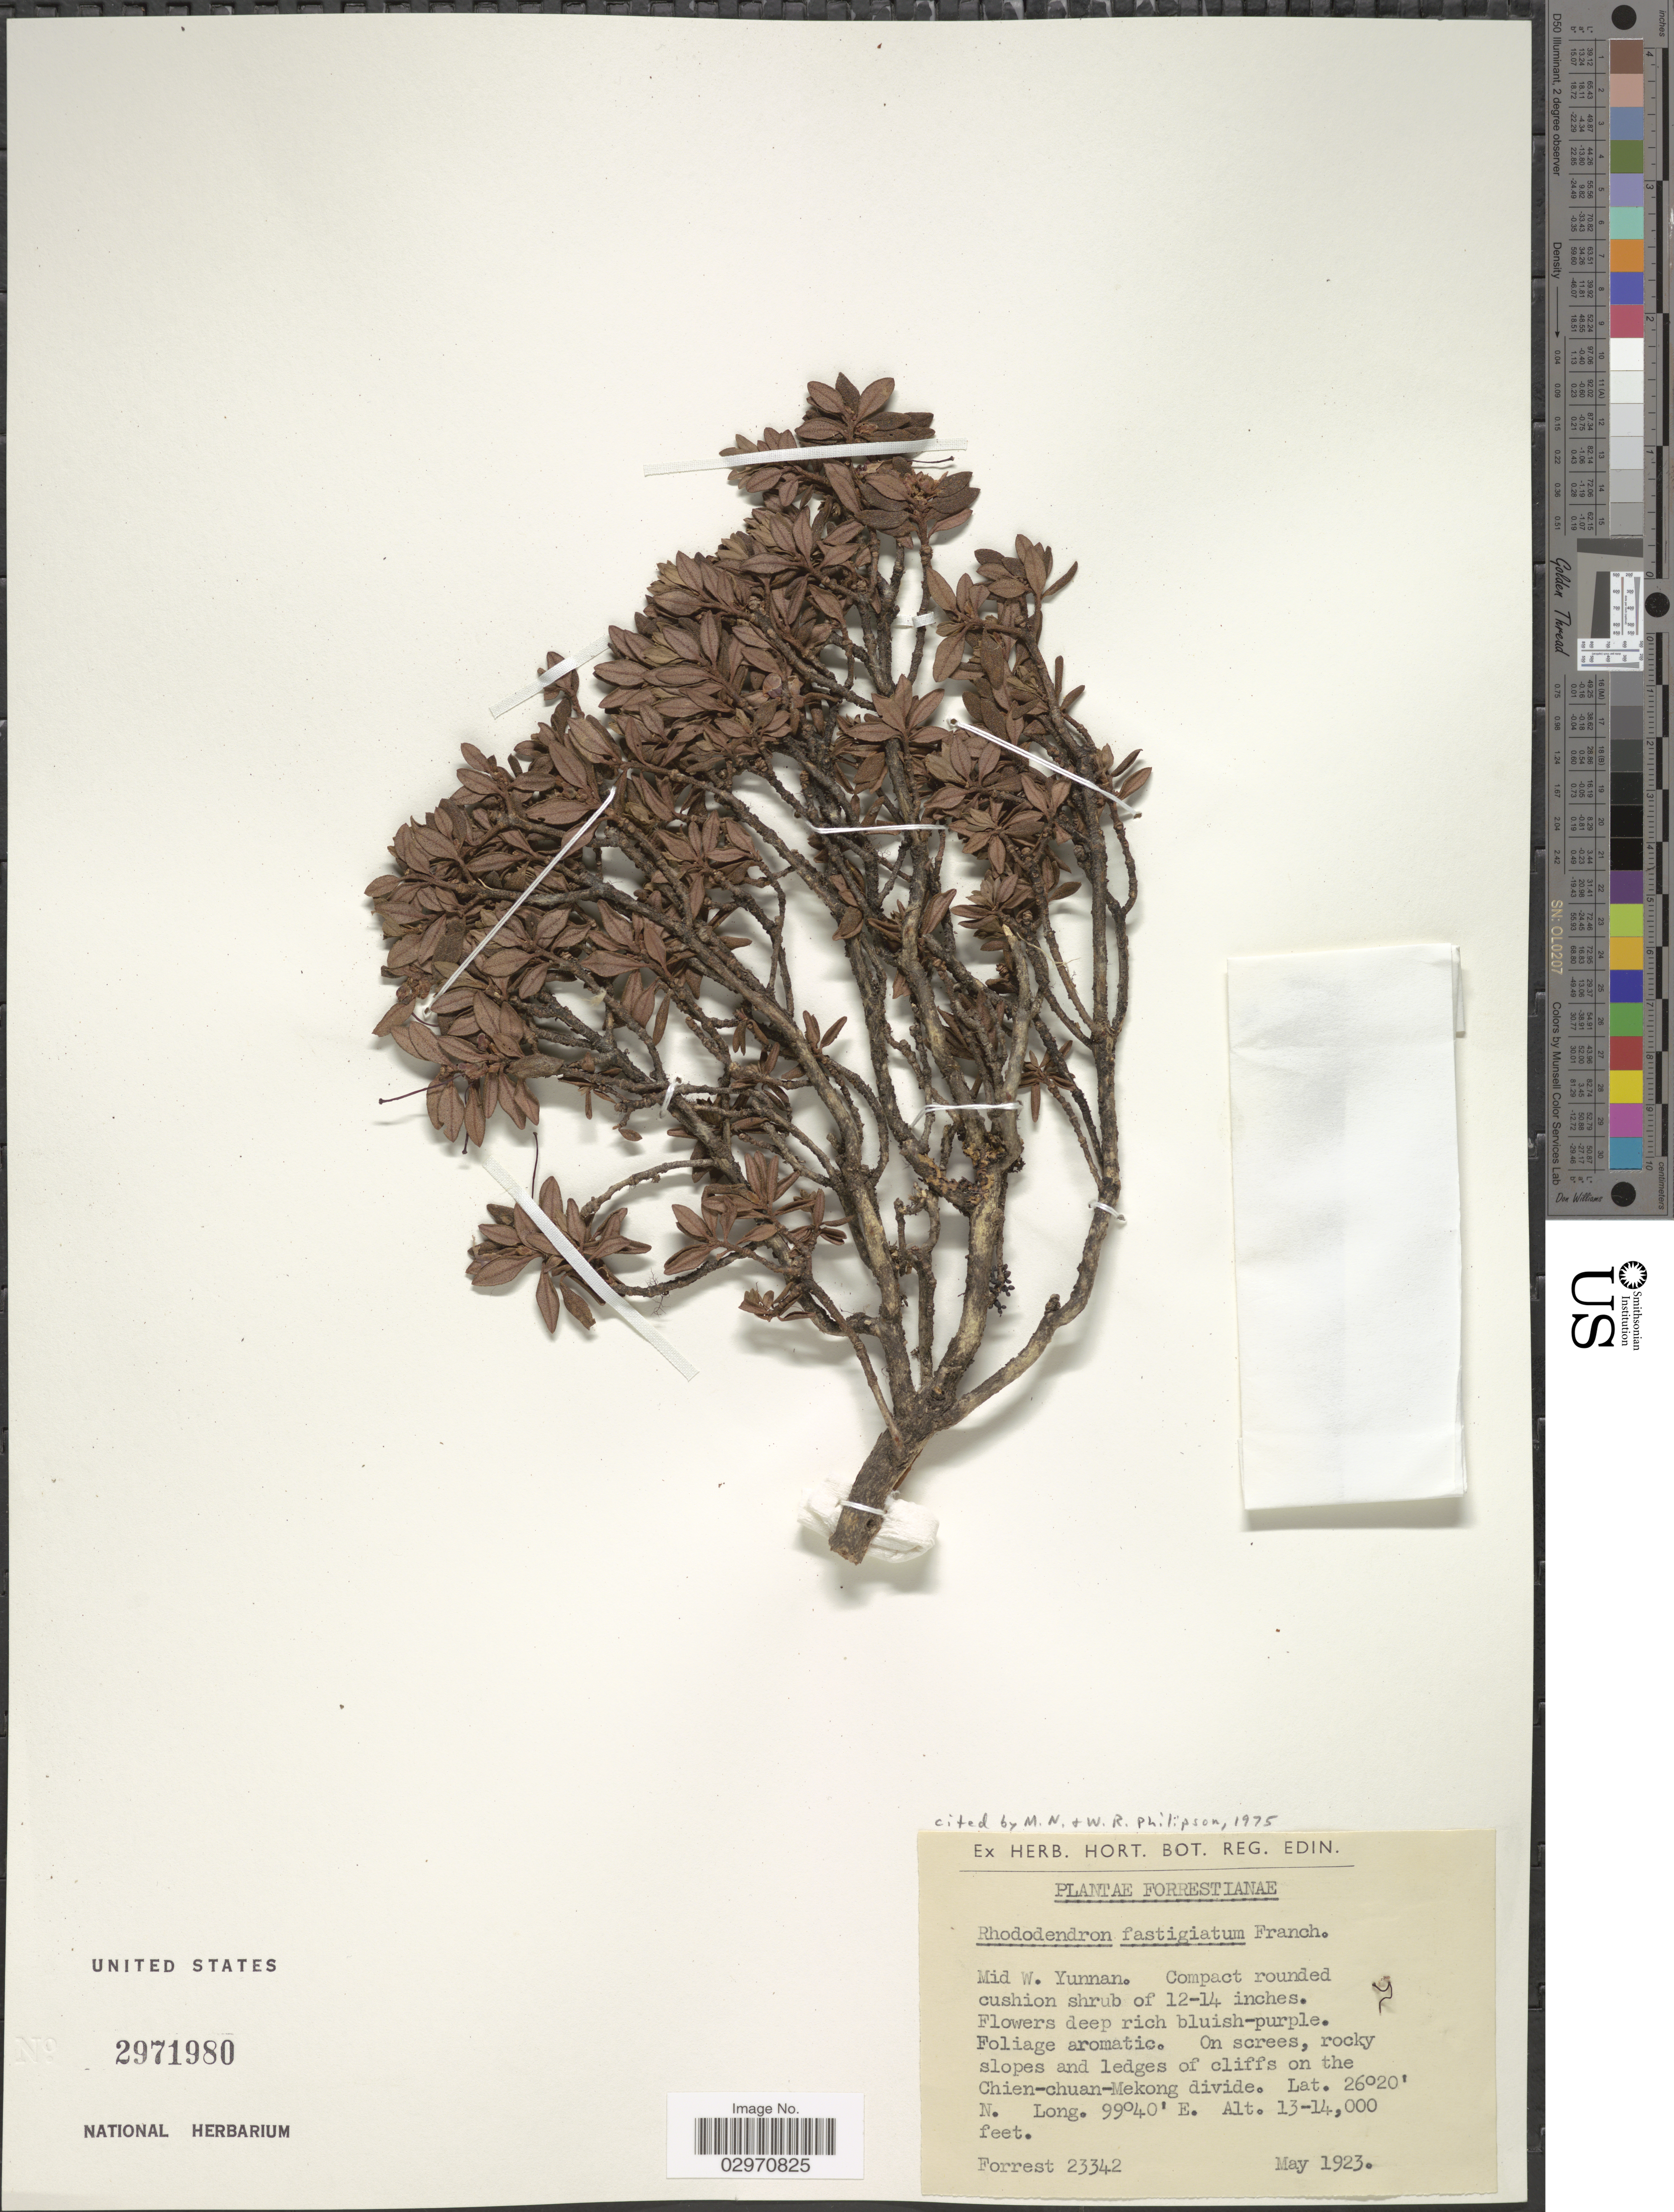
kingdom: Plantae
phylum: Tracheophyta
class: Magnoliopsida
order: Ericales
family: Ericaceae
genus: Rhododendron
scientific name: Rhododendron fastigiatum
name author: Franch.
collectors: -. Forrest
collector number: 23342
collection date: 1923-05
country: China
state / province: Yunnan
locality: Mid W. Yunnan, On screes, rocky slopes and ledges of cliffs on the Chien-chuan-Mekong divide.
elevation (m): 3962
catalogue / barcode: US 2971980